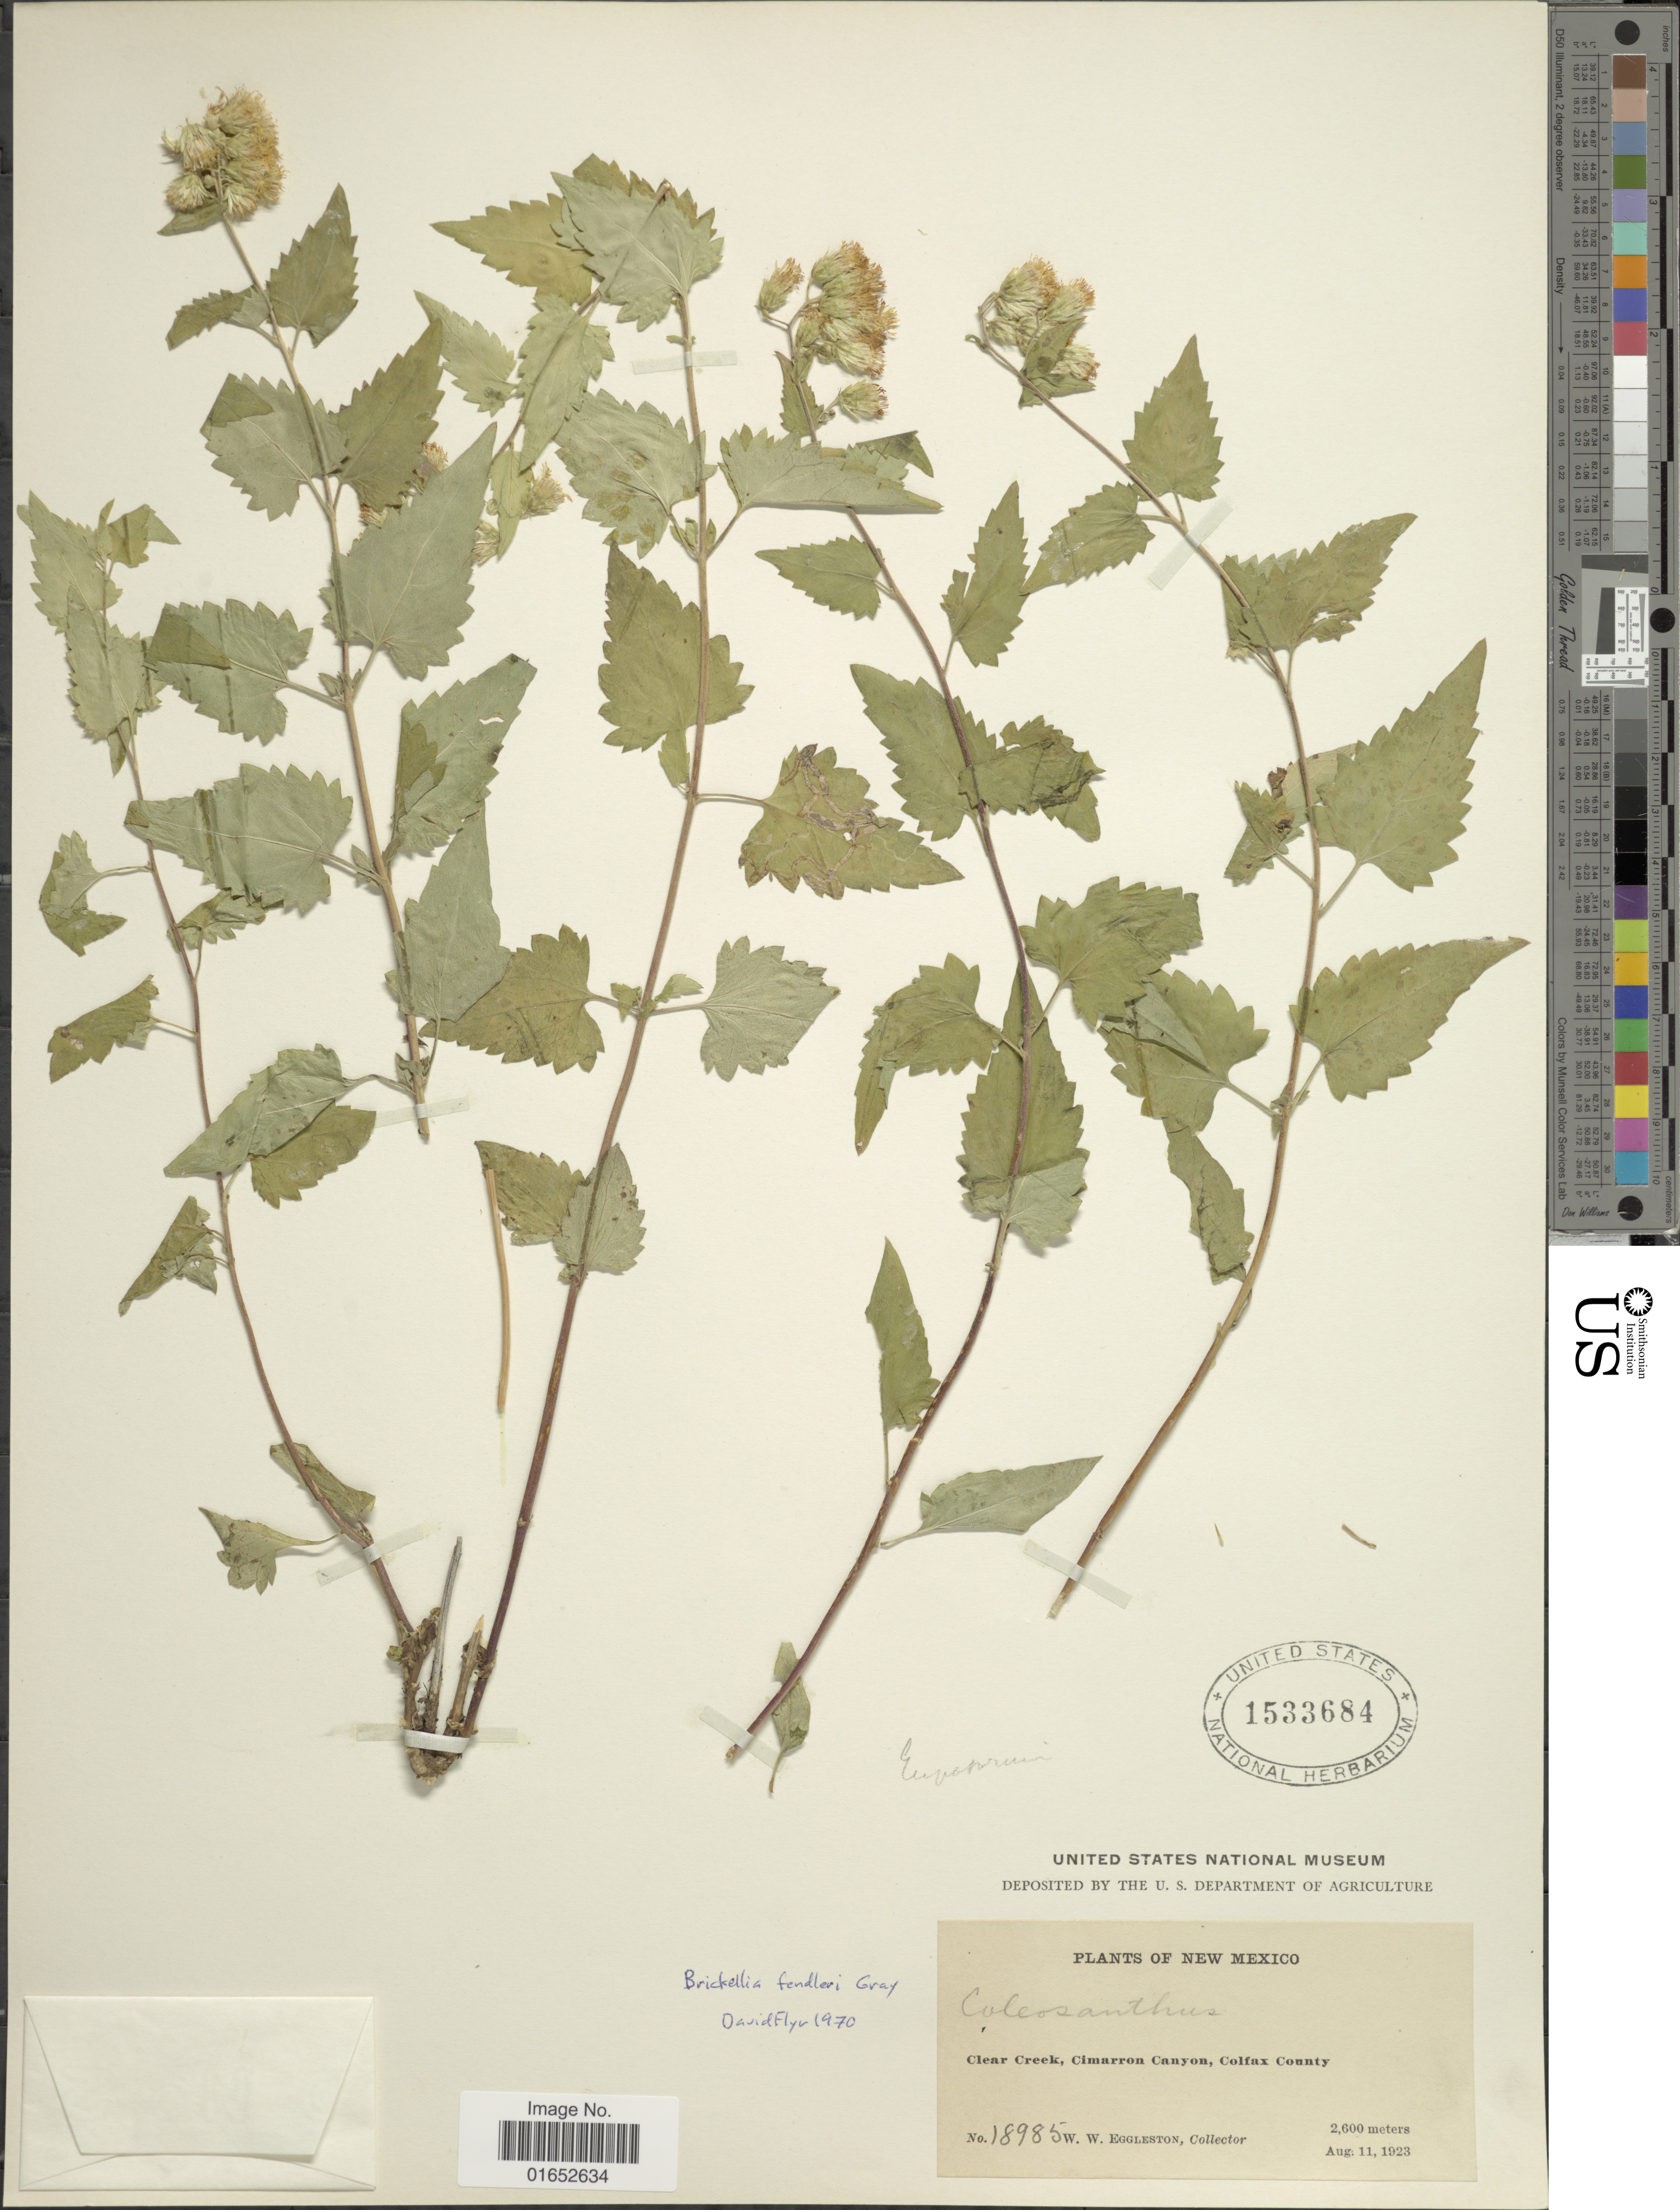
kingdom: Plantae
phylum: Tracheophyta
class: Magnoliopsida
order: Asterales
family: Asteraceae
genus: Brickelliastrum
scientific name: Brickelliastrum fendleri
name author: (A. Gray) R.M. King & H. Rob.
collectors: W. W. Eggleston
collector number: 18985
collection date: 1923-08-11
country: United States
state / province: New Mexico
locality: Clear Creek, Cimarron Canyon, Colfax County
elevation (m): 2600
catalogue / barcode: US 1533684